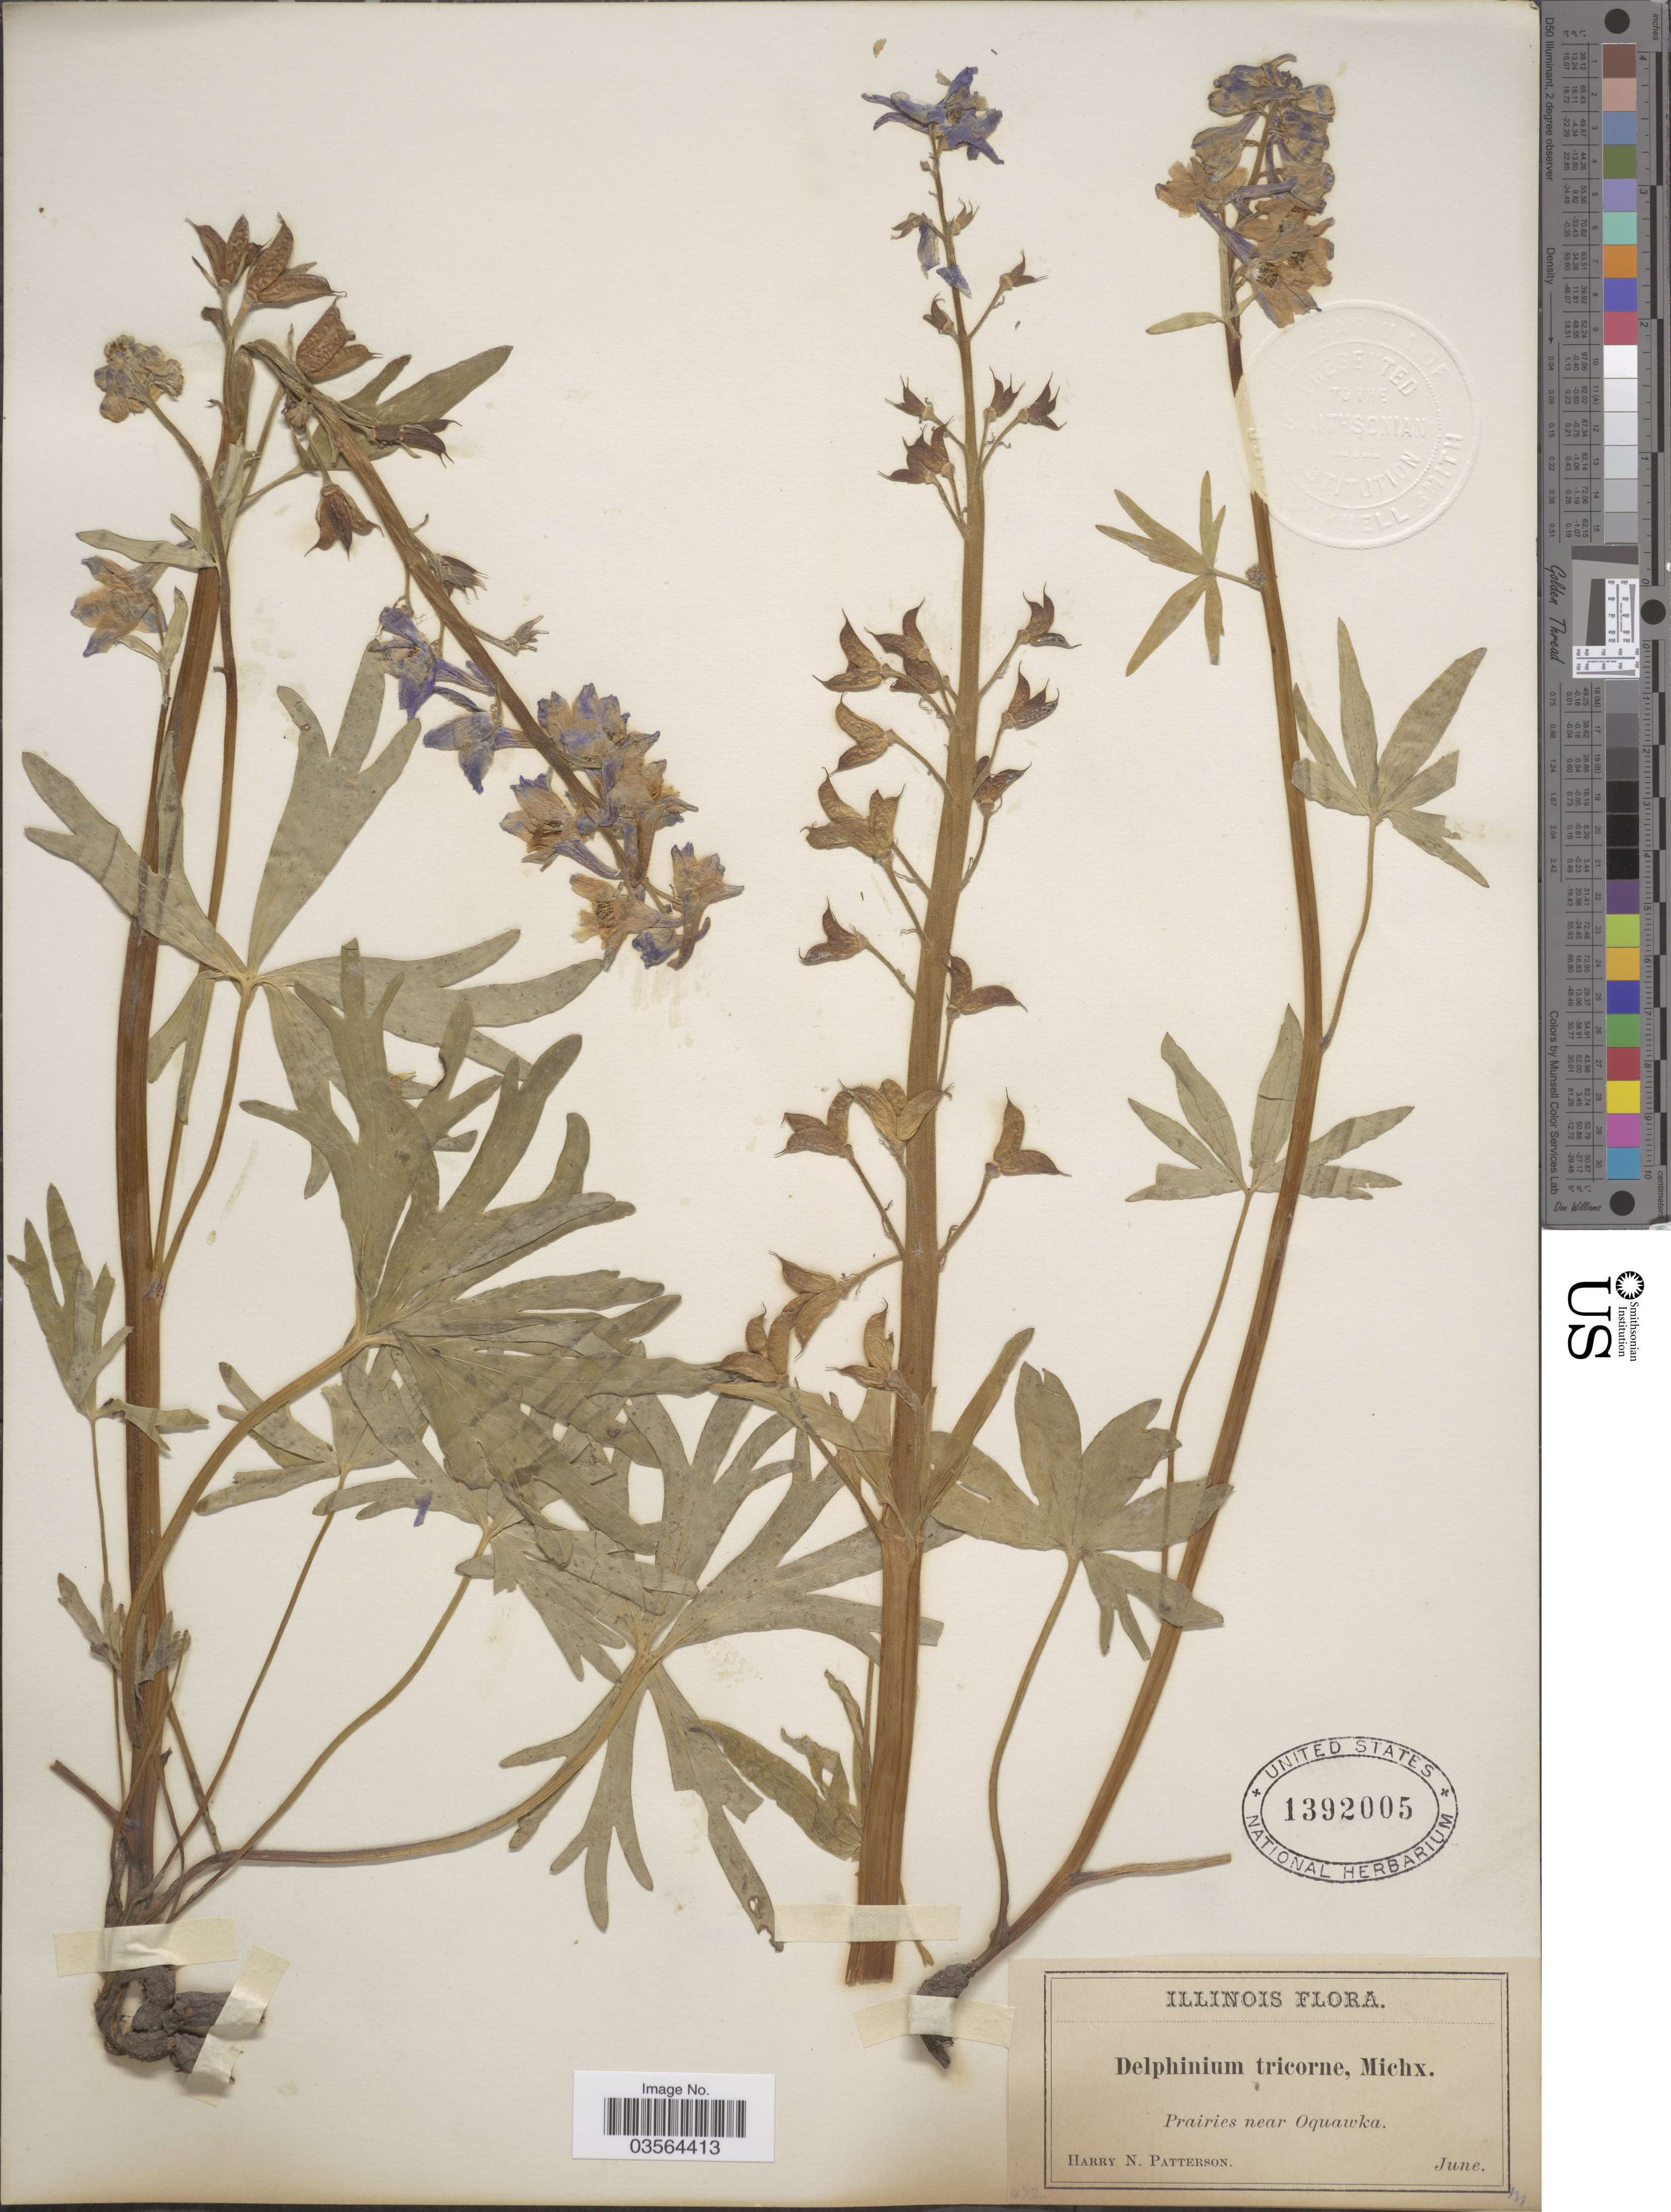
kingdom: Plantae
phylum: Tracheophyta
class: Magnoliopsida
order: Ranunculales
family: Ranunculaceae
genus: Delphinium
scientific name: Delphinium tricorne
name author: Michx.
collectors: H. N. Patterson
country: United States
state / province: Illinois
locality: Prairies near Oquawka.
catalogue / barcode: US 1392005